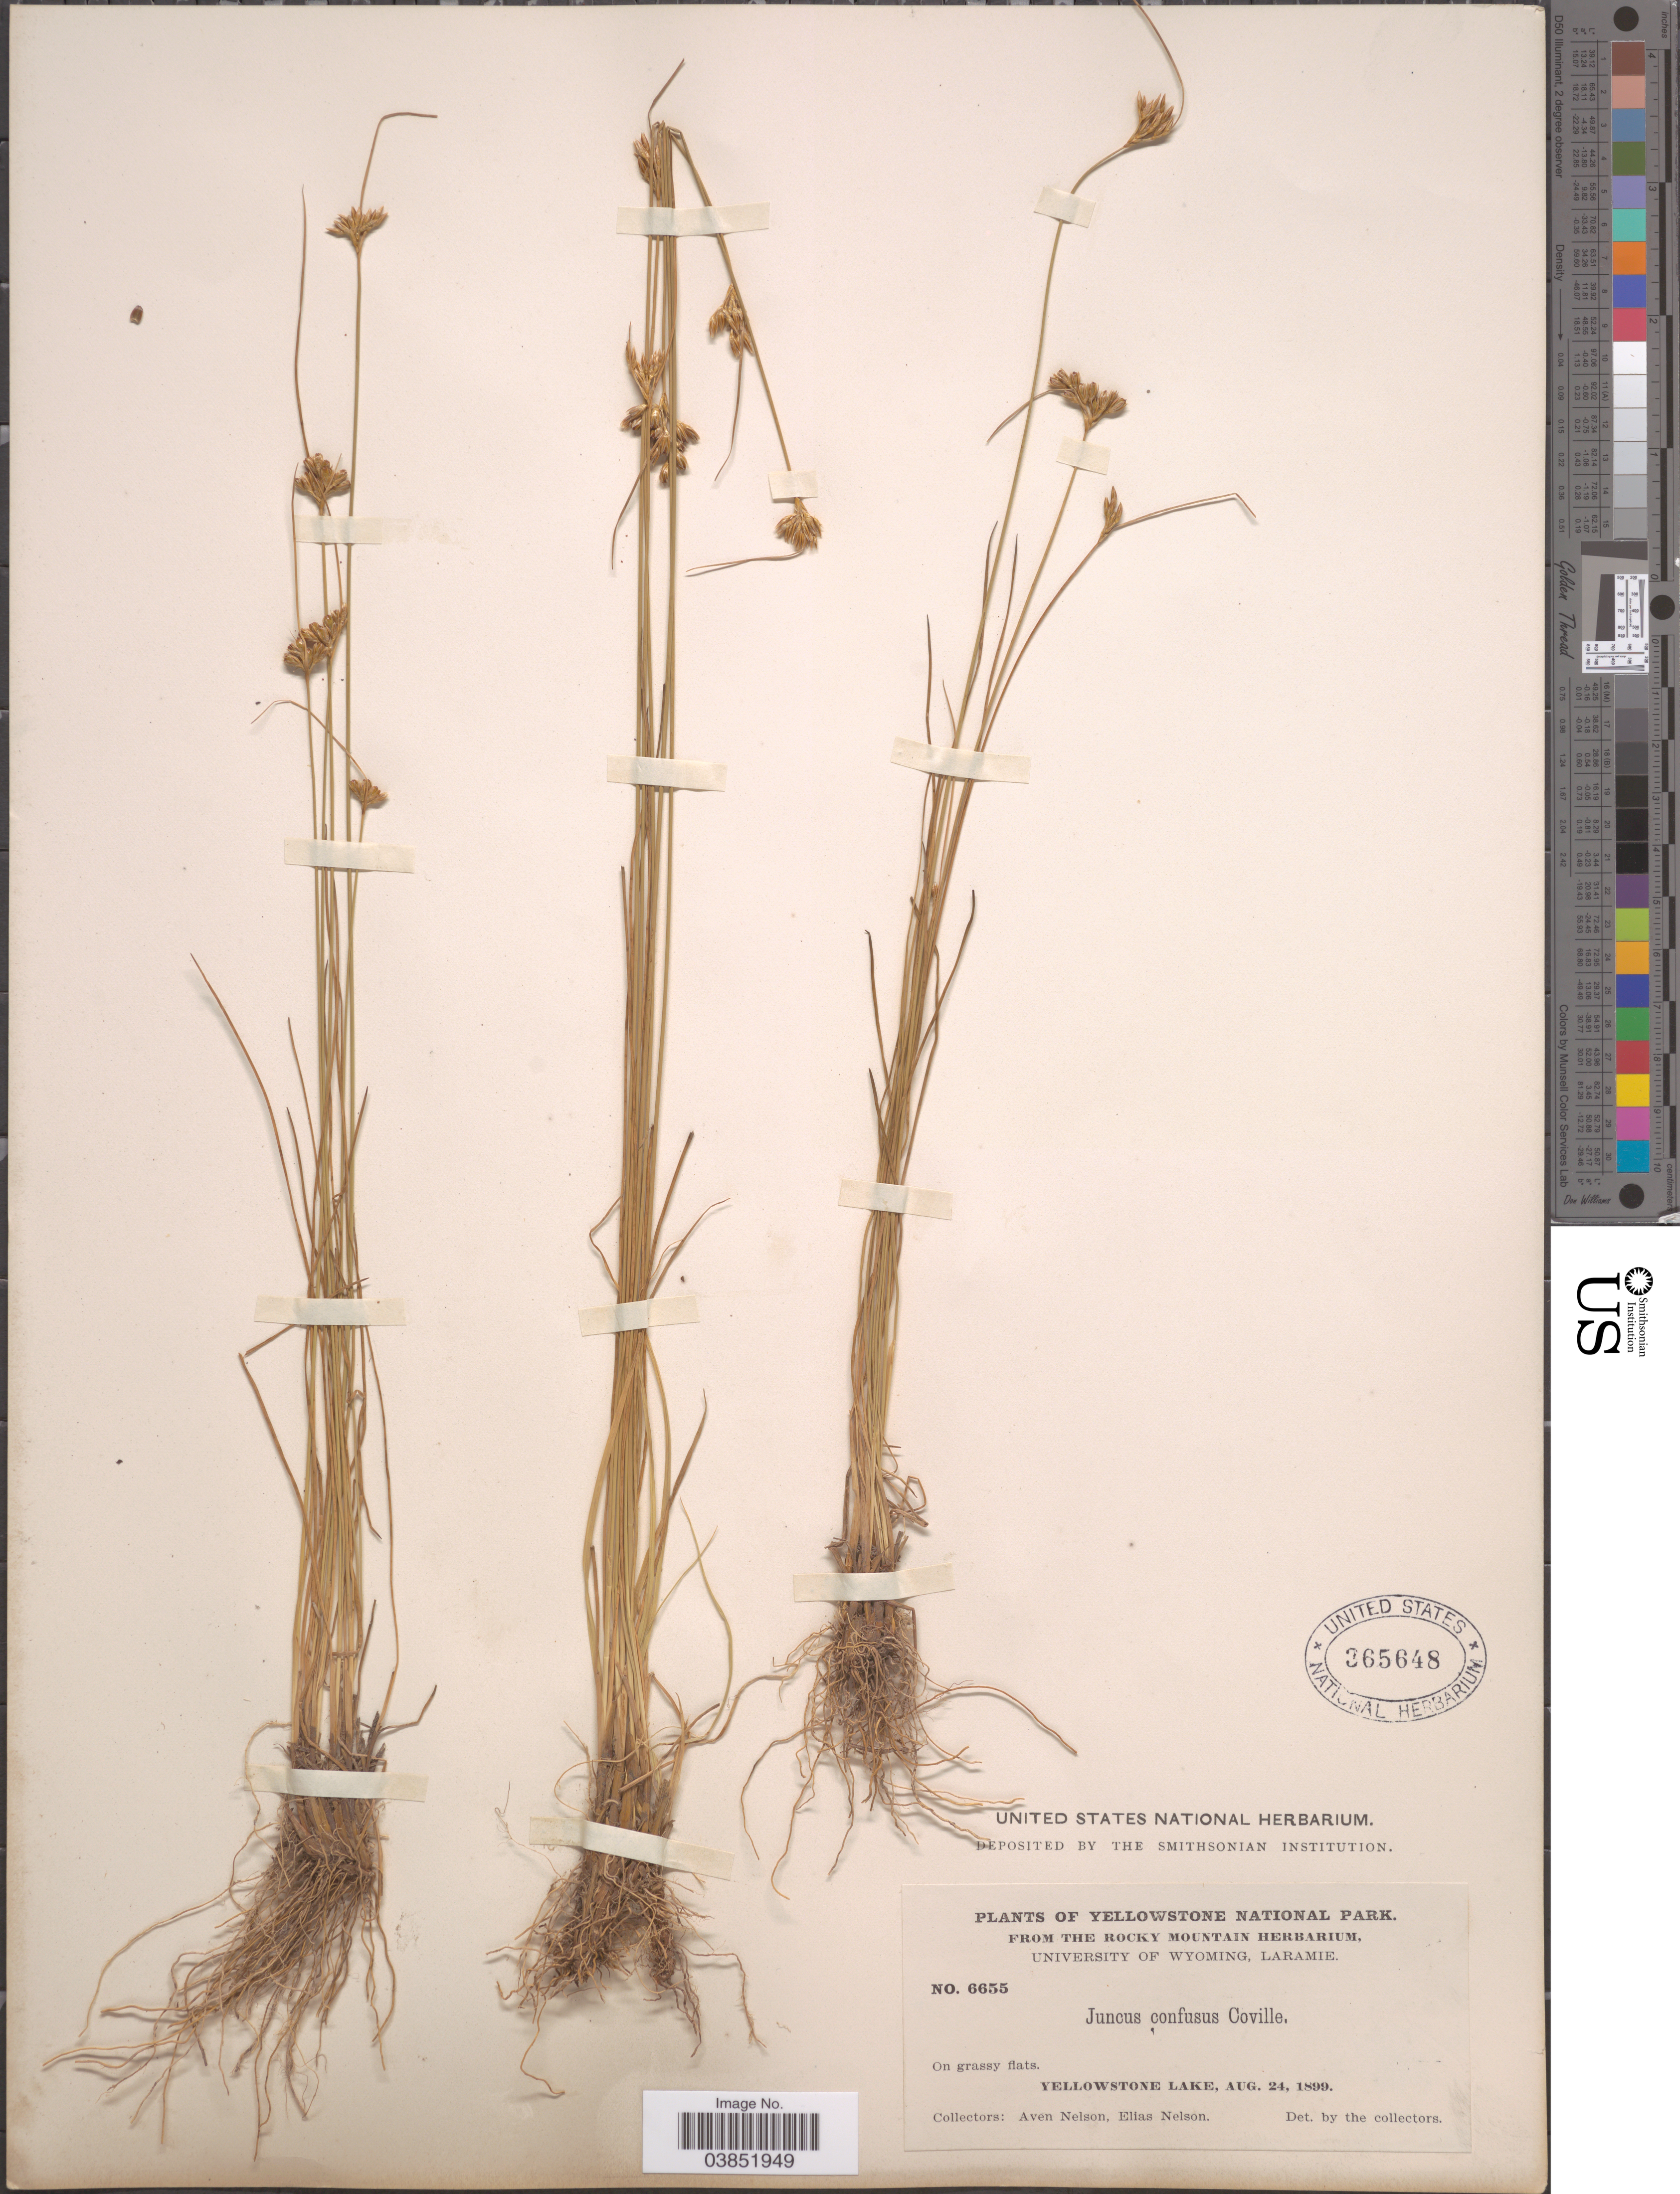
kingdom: Plantae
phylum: Tracheophyta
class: Liliopsida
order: Poales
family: Juncaceae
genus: Juncus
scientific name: Juncus confusus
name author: Coville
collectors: A. Nelson & E. Nelson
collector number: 6655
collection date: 1899-08-24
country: United States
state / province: Wyoming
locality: Yellowstone National Park. On grassy flats. Yellowstone Lake.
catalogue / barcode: US 365648